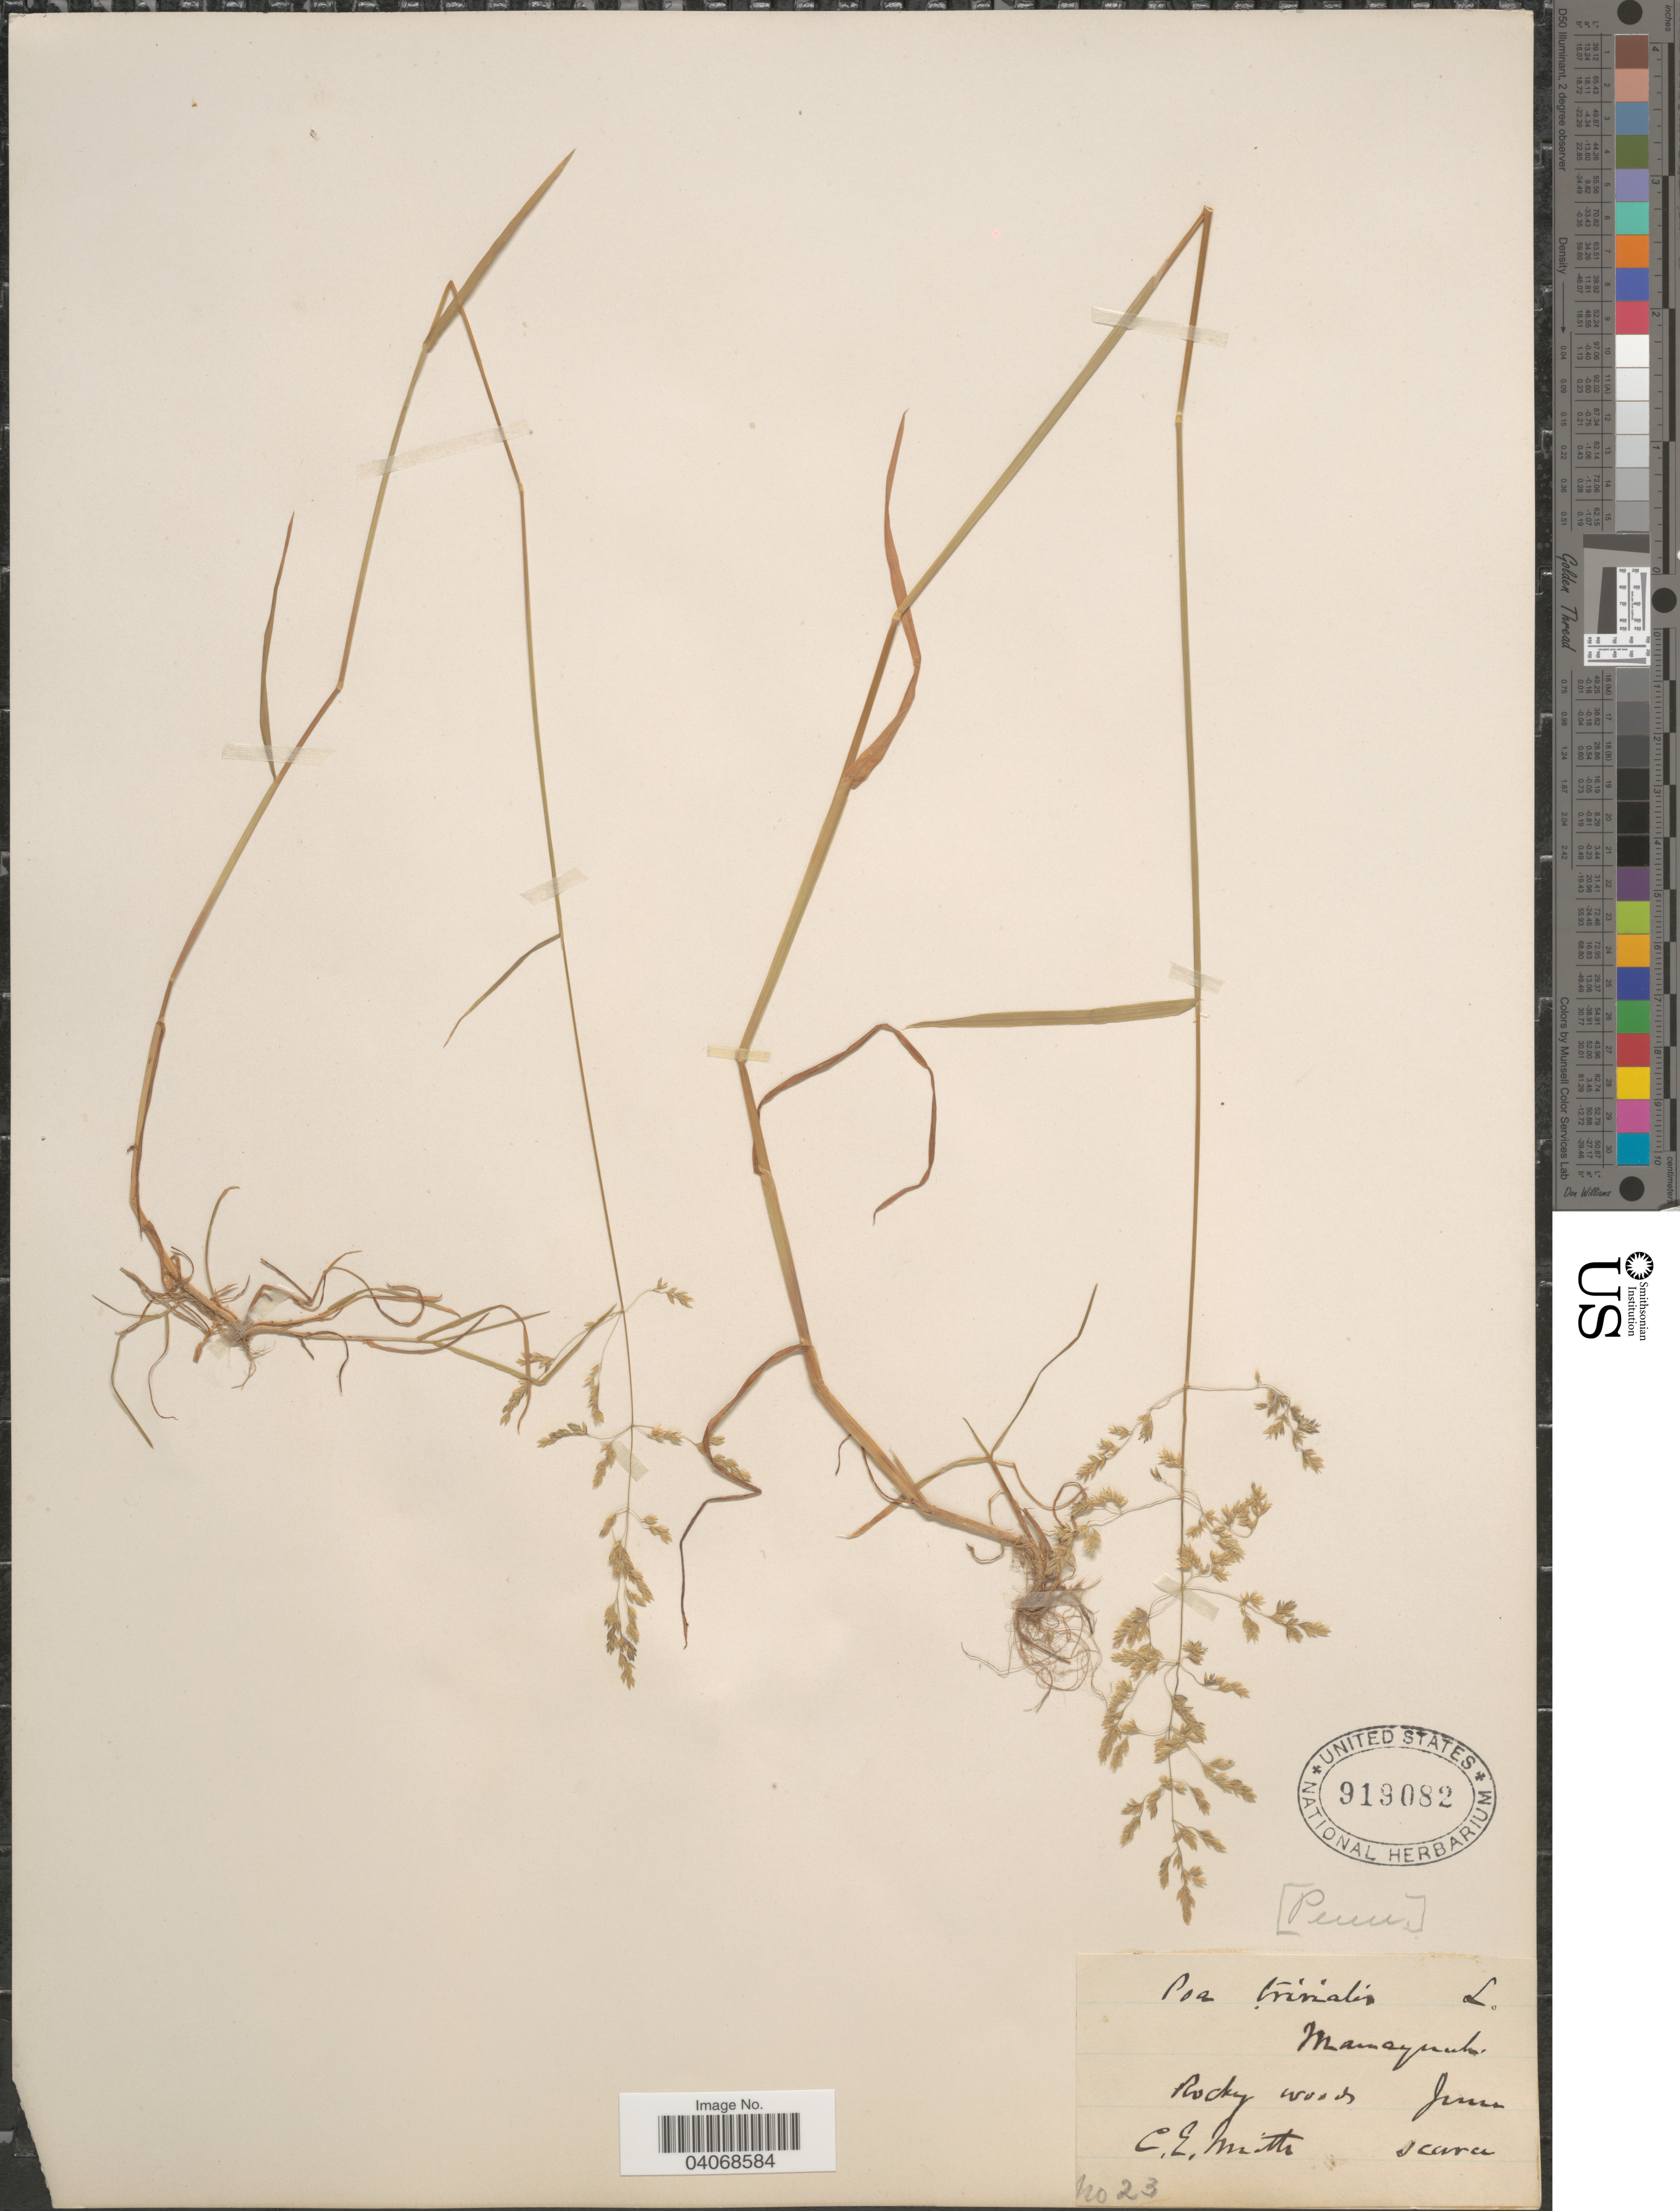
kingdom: Plantae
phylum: Tracheophyta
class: Liliopsida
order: Poales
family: Poaceae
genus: Poa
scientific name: Poa trivialis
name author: L.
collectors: C. E. Smith Jr.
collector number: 23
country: United States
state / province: Pennsylvania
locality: Manayunk. Rocky woods.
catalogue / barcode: US 919082